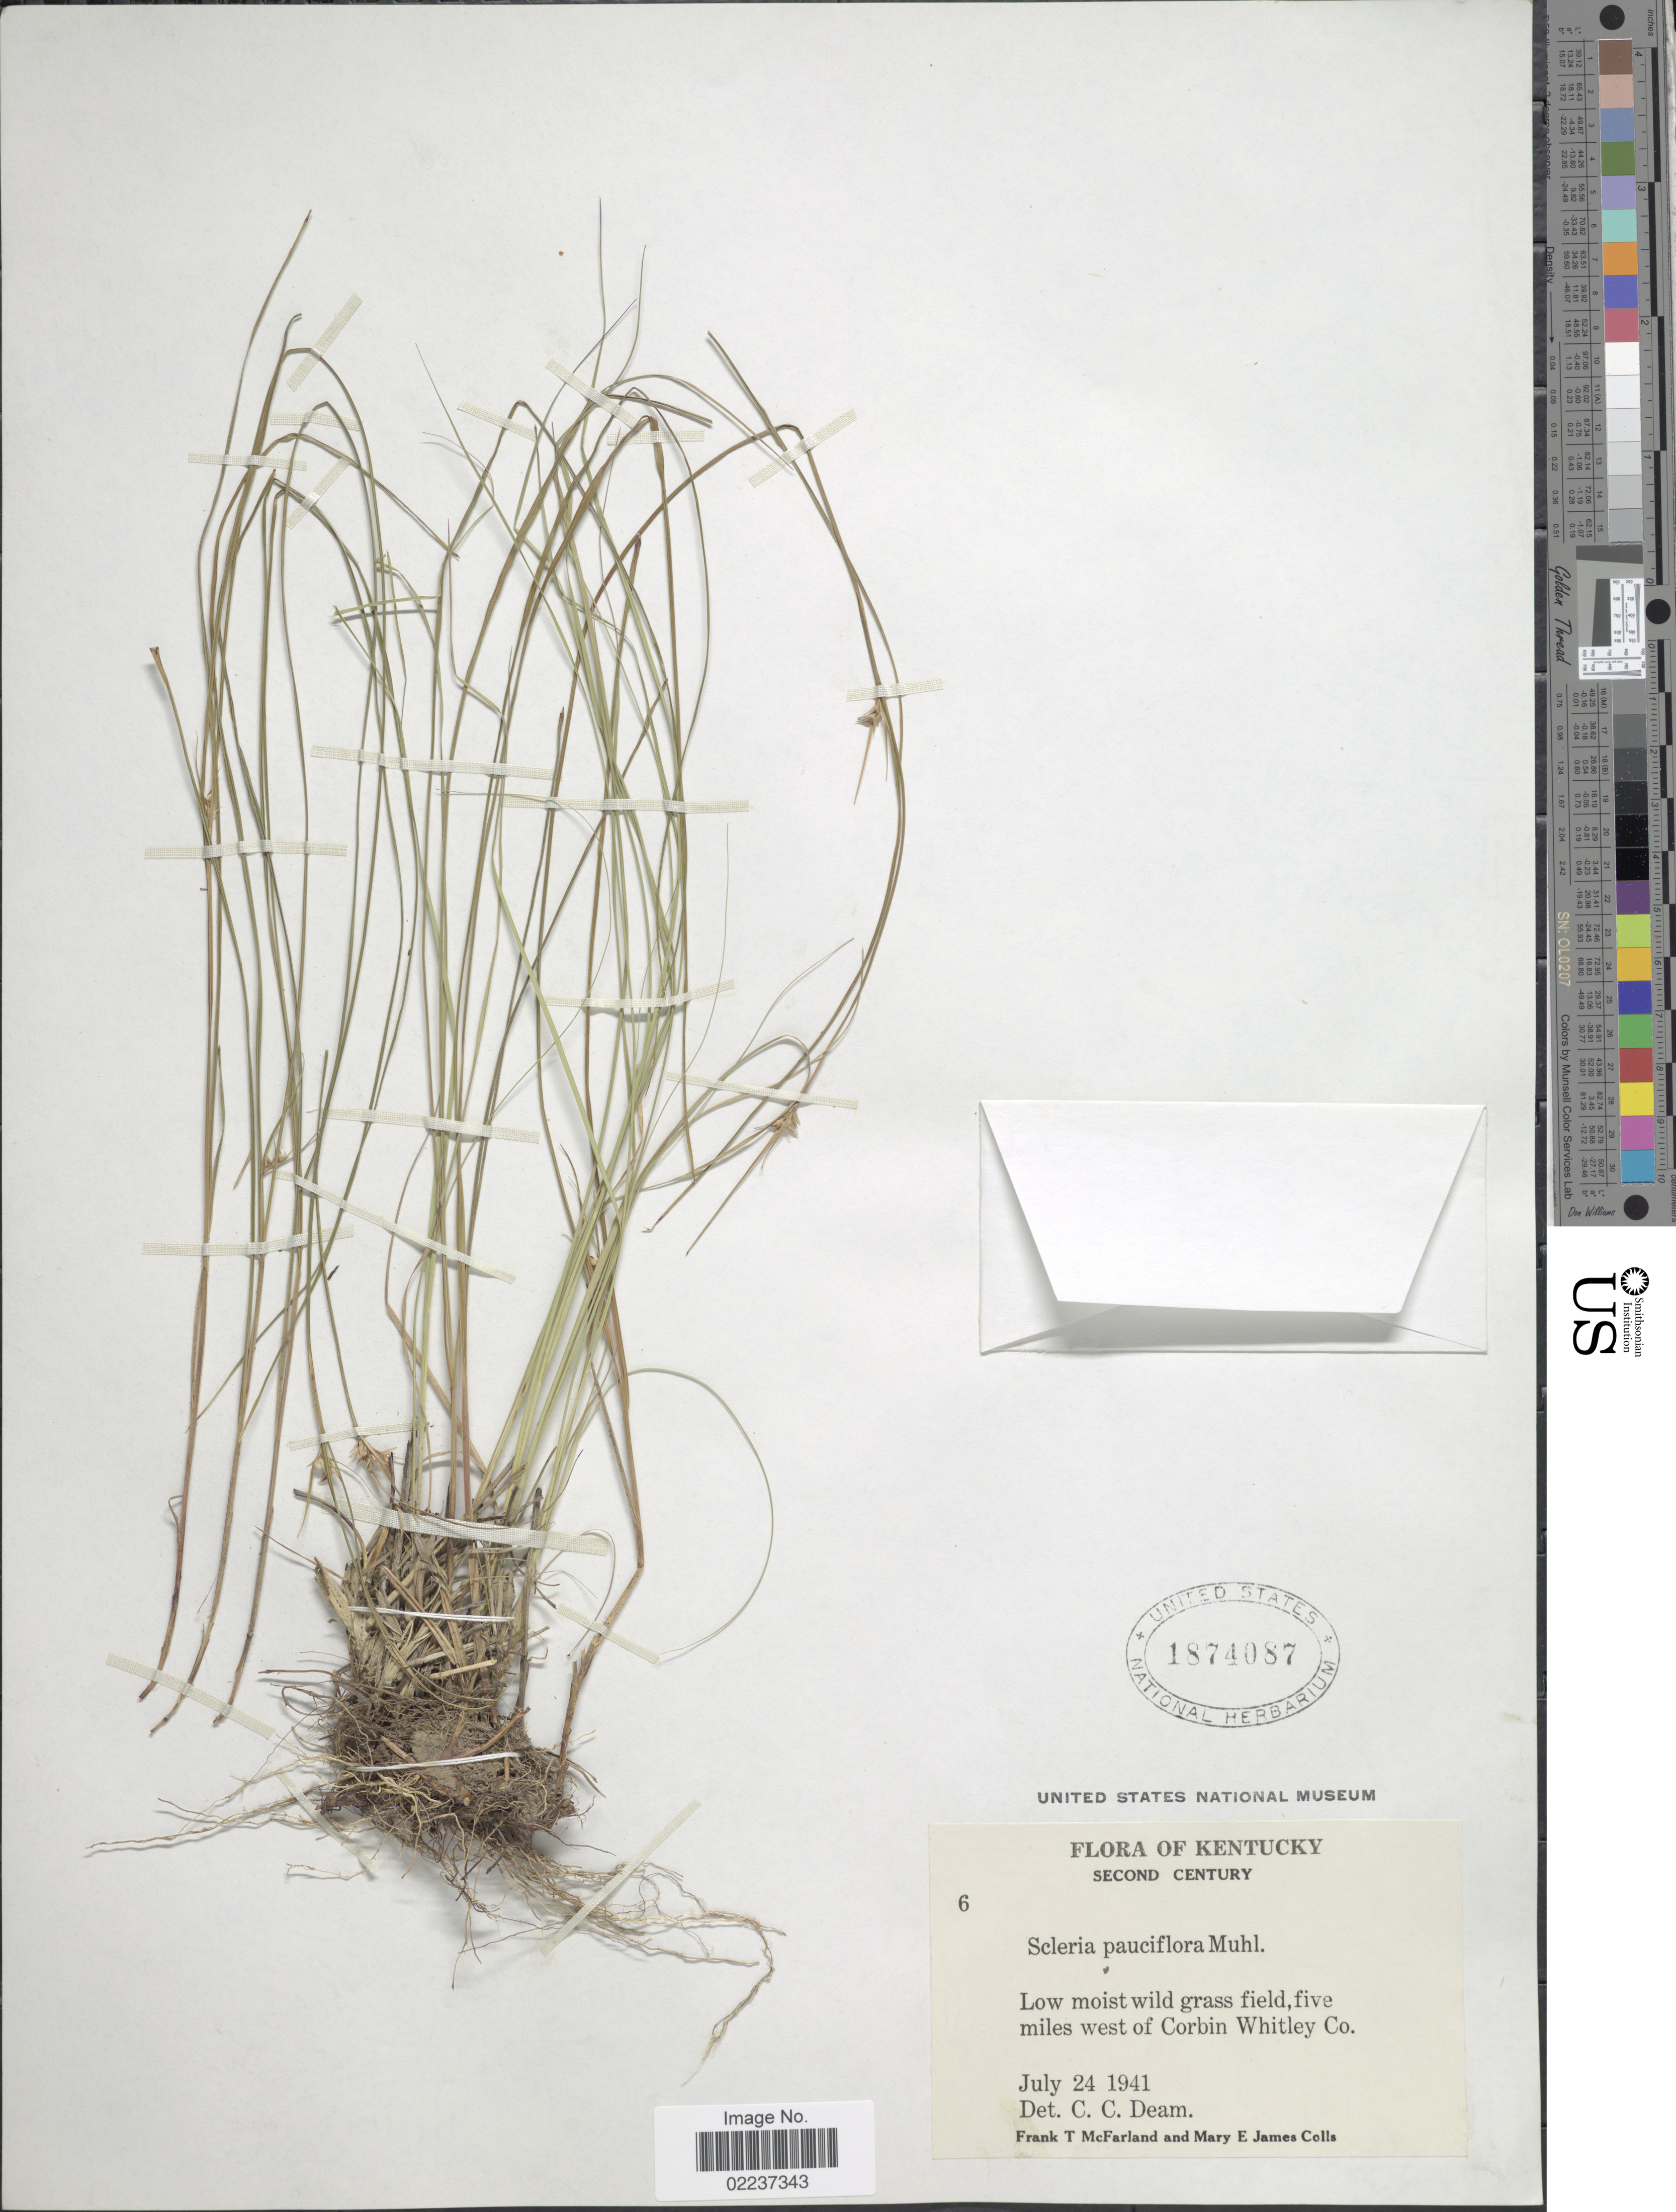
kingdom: Plantae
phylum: Tracheophyta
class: Liliopsida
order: Poales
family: Cyperaceae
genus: Scleria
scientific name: Scleria pauciflora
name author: Muhl. ex Willd.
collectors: F. McFarland & M. E.Colls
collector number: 6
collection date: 1941-07-24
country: United States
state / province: Kentucky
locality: Second Century, Low moist wild grass field, five miles west of Corbin Whitley Co.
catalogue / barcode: US 1874087